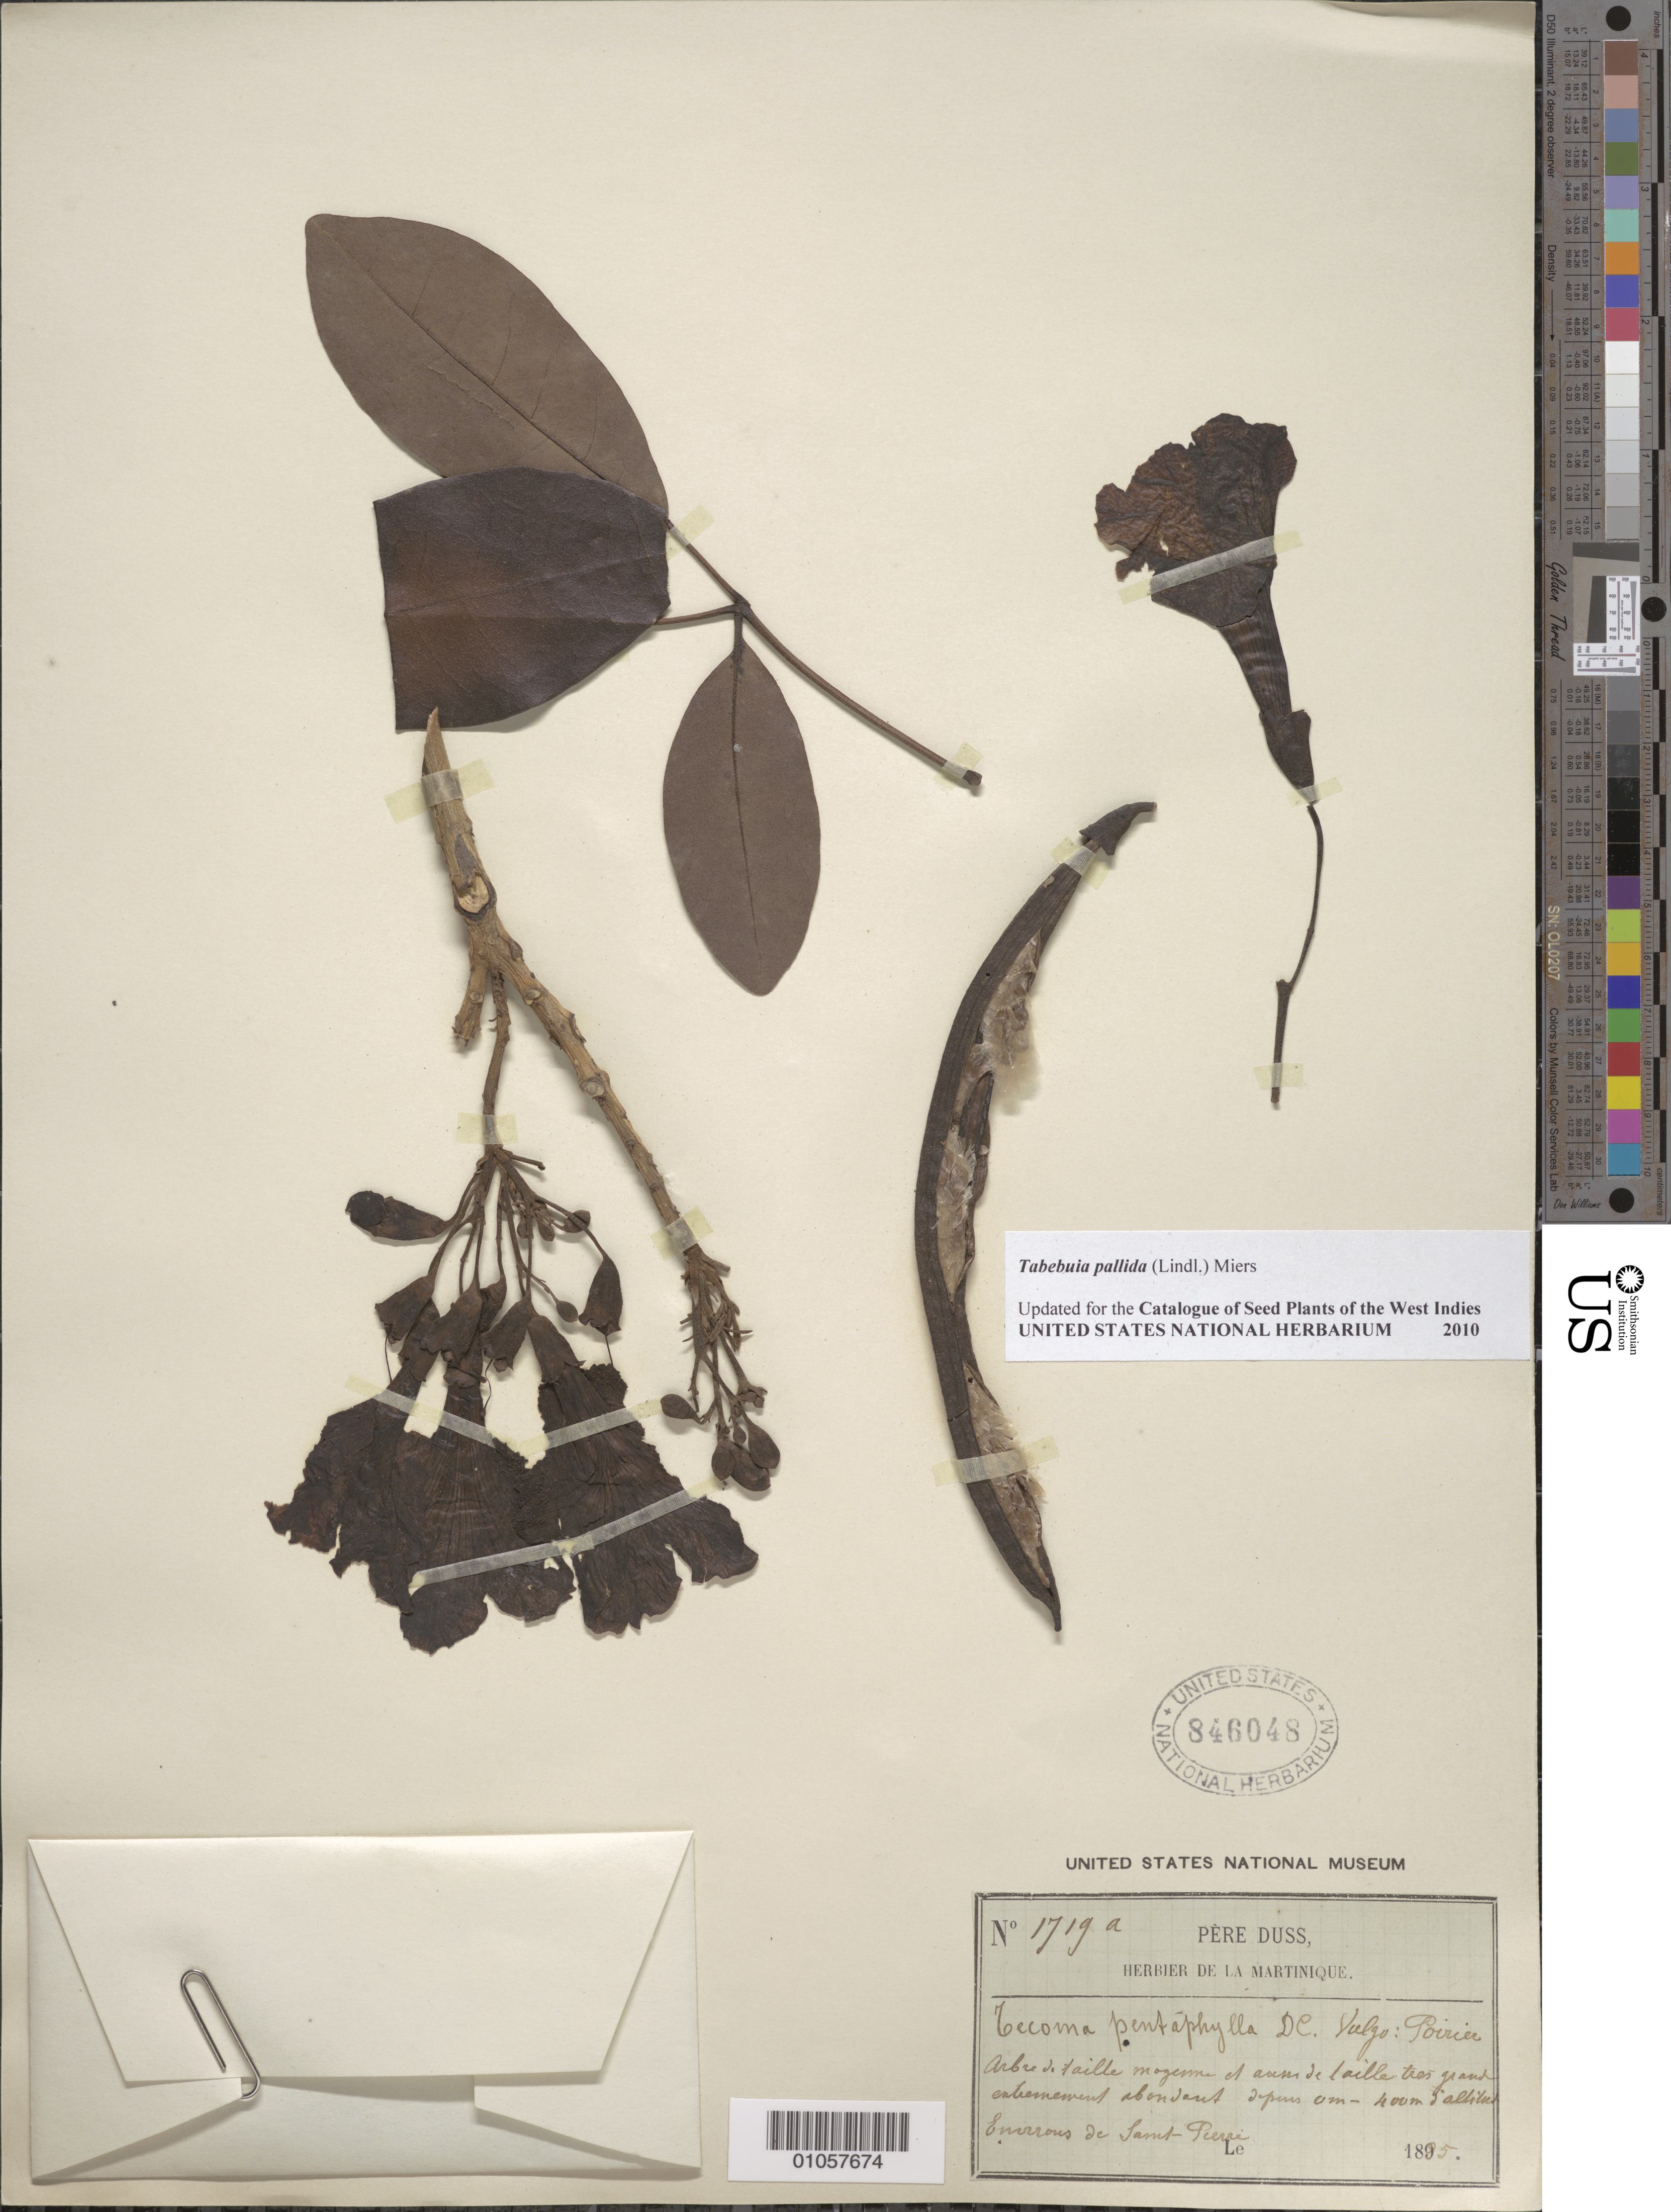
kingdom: Plantae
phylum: Tracheophyta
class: Magnoliopsida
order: Lamiales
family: Bignoniaceae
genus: Tabebuia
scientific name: Tabebuia pallida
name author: (Lindl.) Miers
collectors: Père Duss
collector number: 1719A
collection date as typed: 1895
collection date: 1895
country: Martinique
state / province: Saint-Pierre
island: Martinique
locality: Sainte Pierre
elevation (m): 0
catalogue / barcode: US 846048